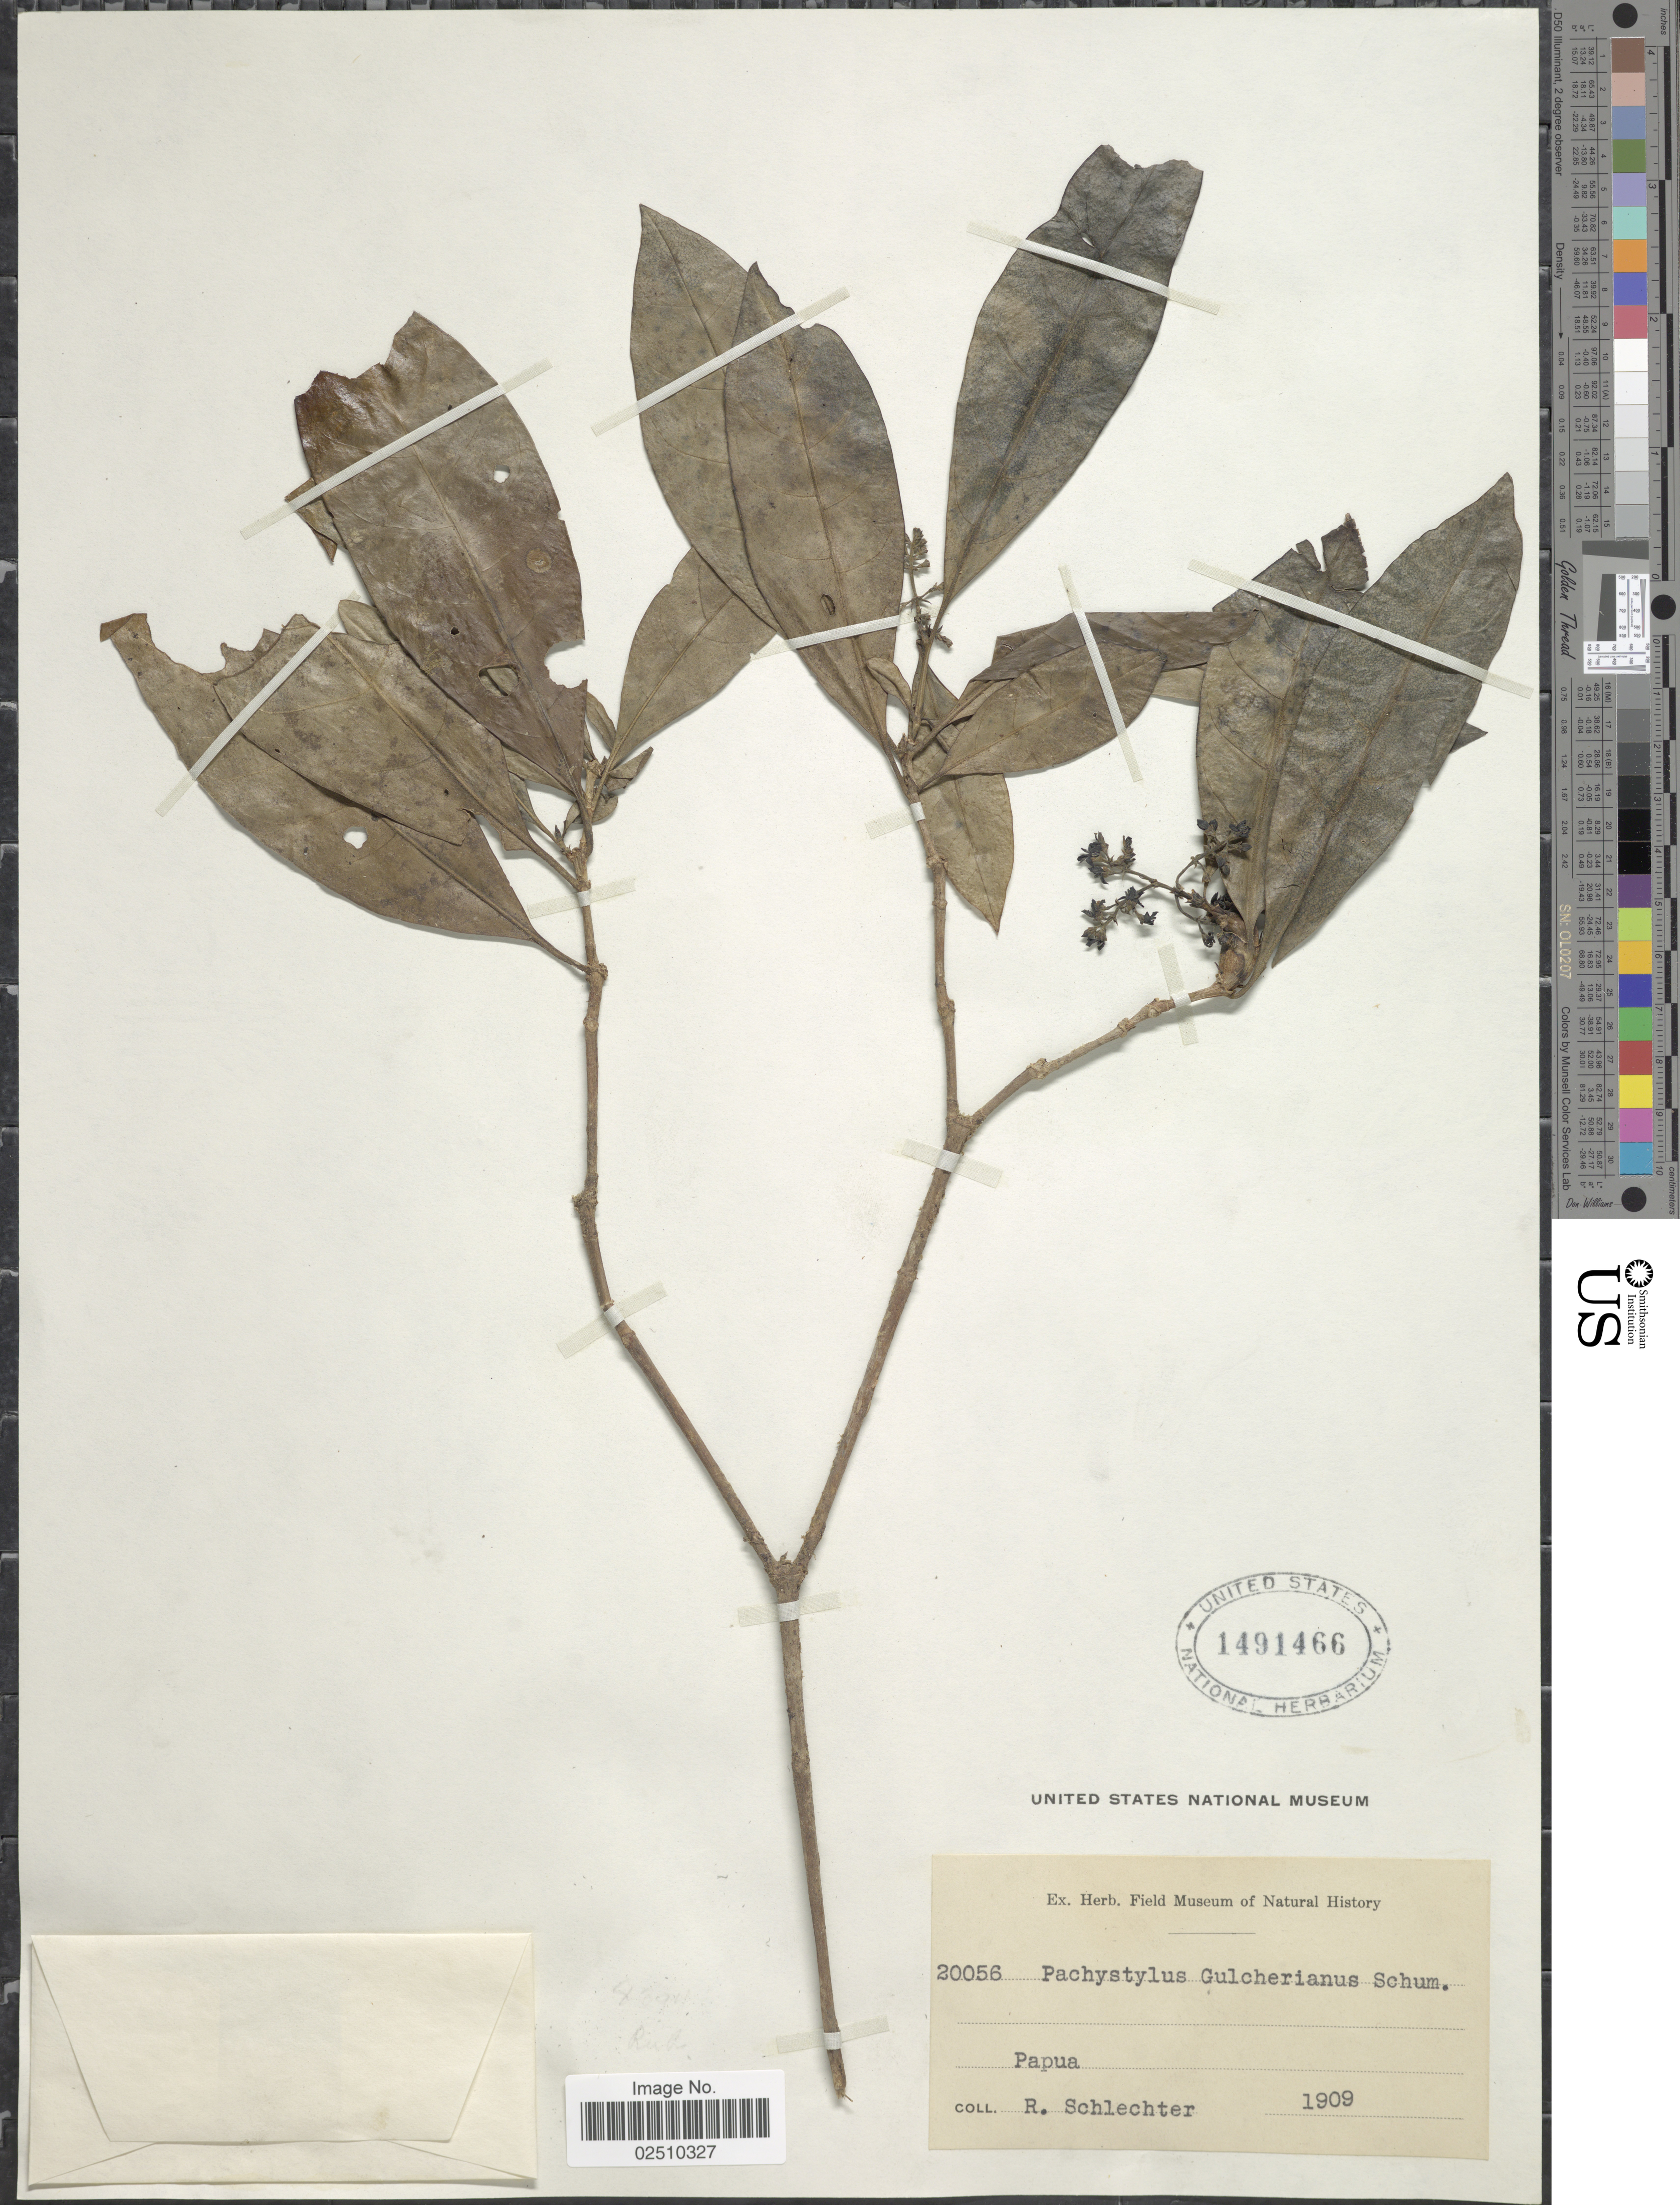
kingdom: Plantae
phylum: Tracheophyta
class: Magnoliopsida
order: Gentianales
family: Rubiaceae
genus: Pachystylus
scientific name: Pachystylus guelcherianus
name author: K. Schum.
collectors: F. R. R. Schlechter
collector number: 20056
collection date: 1909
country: Papua New Guinea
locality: Papua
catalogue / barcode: US 1491466